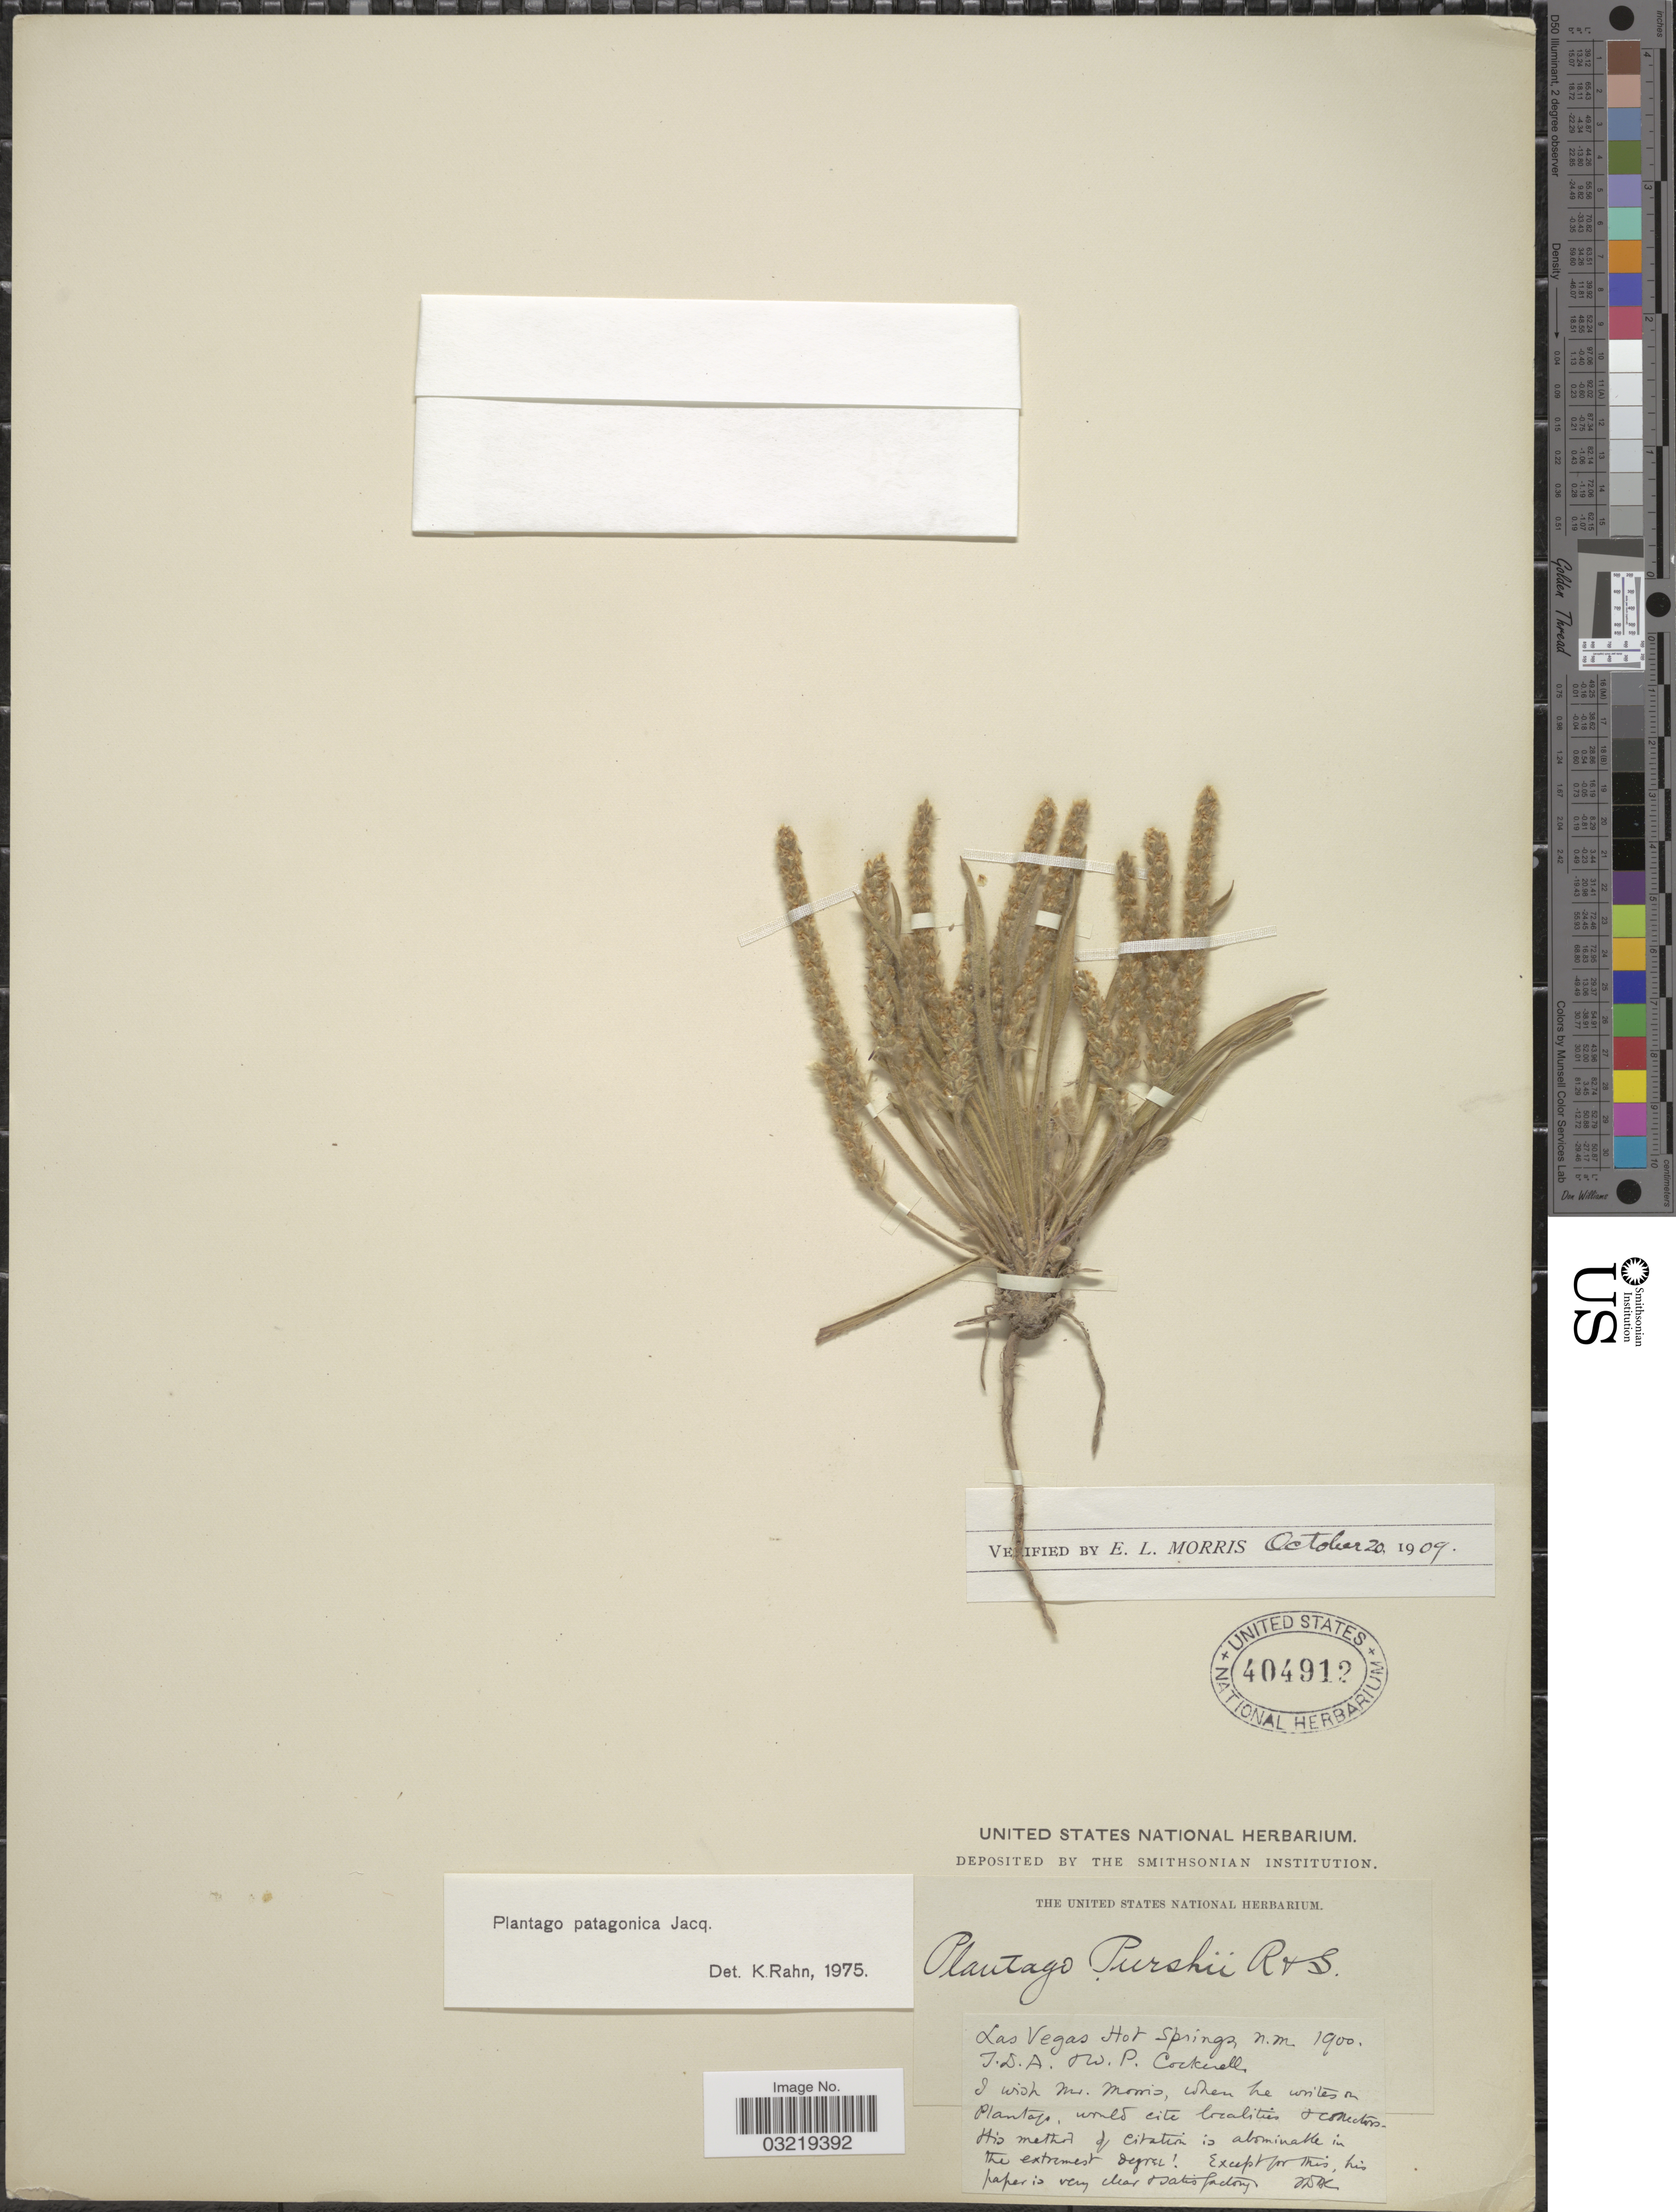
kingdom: Plantae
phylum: Tracheophyta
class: Magnoliopsida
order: Lamiales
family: Plantaginaceae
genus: Plantago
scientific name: Plantago patagonica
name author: Jacq.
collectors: T. Cockerell & W. Cockerell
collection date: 1900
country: United States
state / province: New Mexico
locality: Las Vegas, Hot Springs.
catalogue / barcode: US 404912